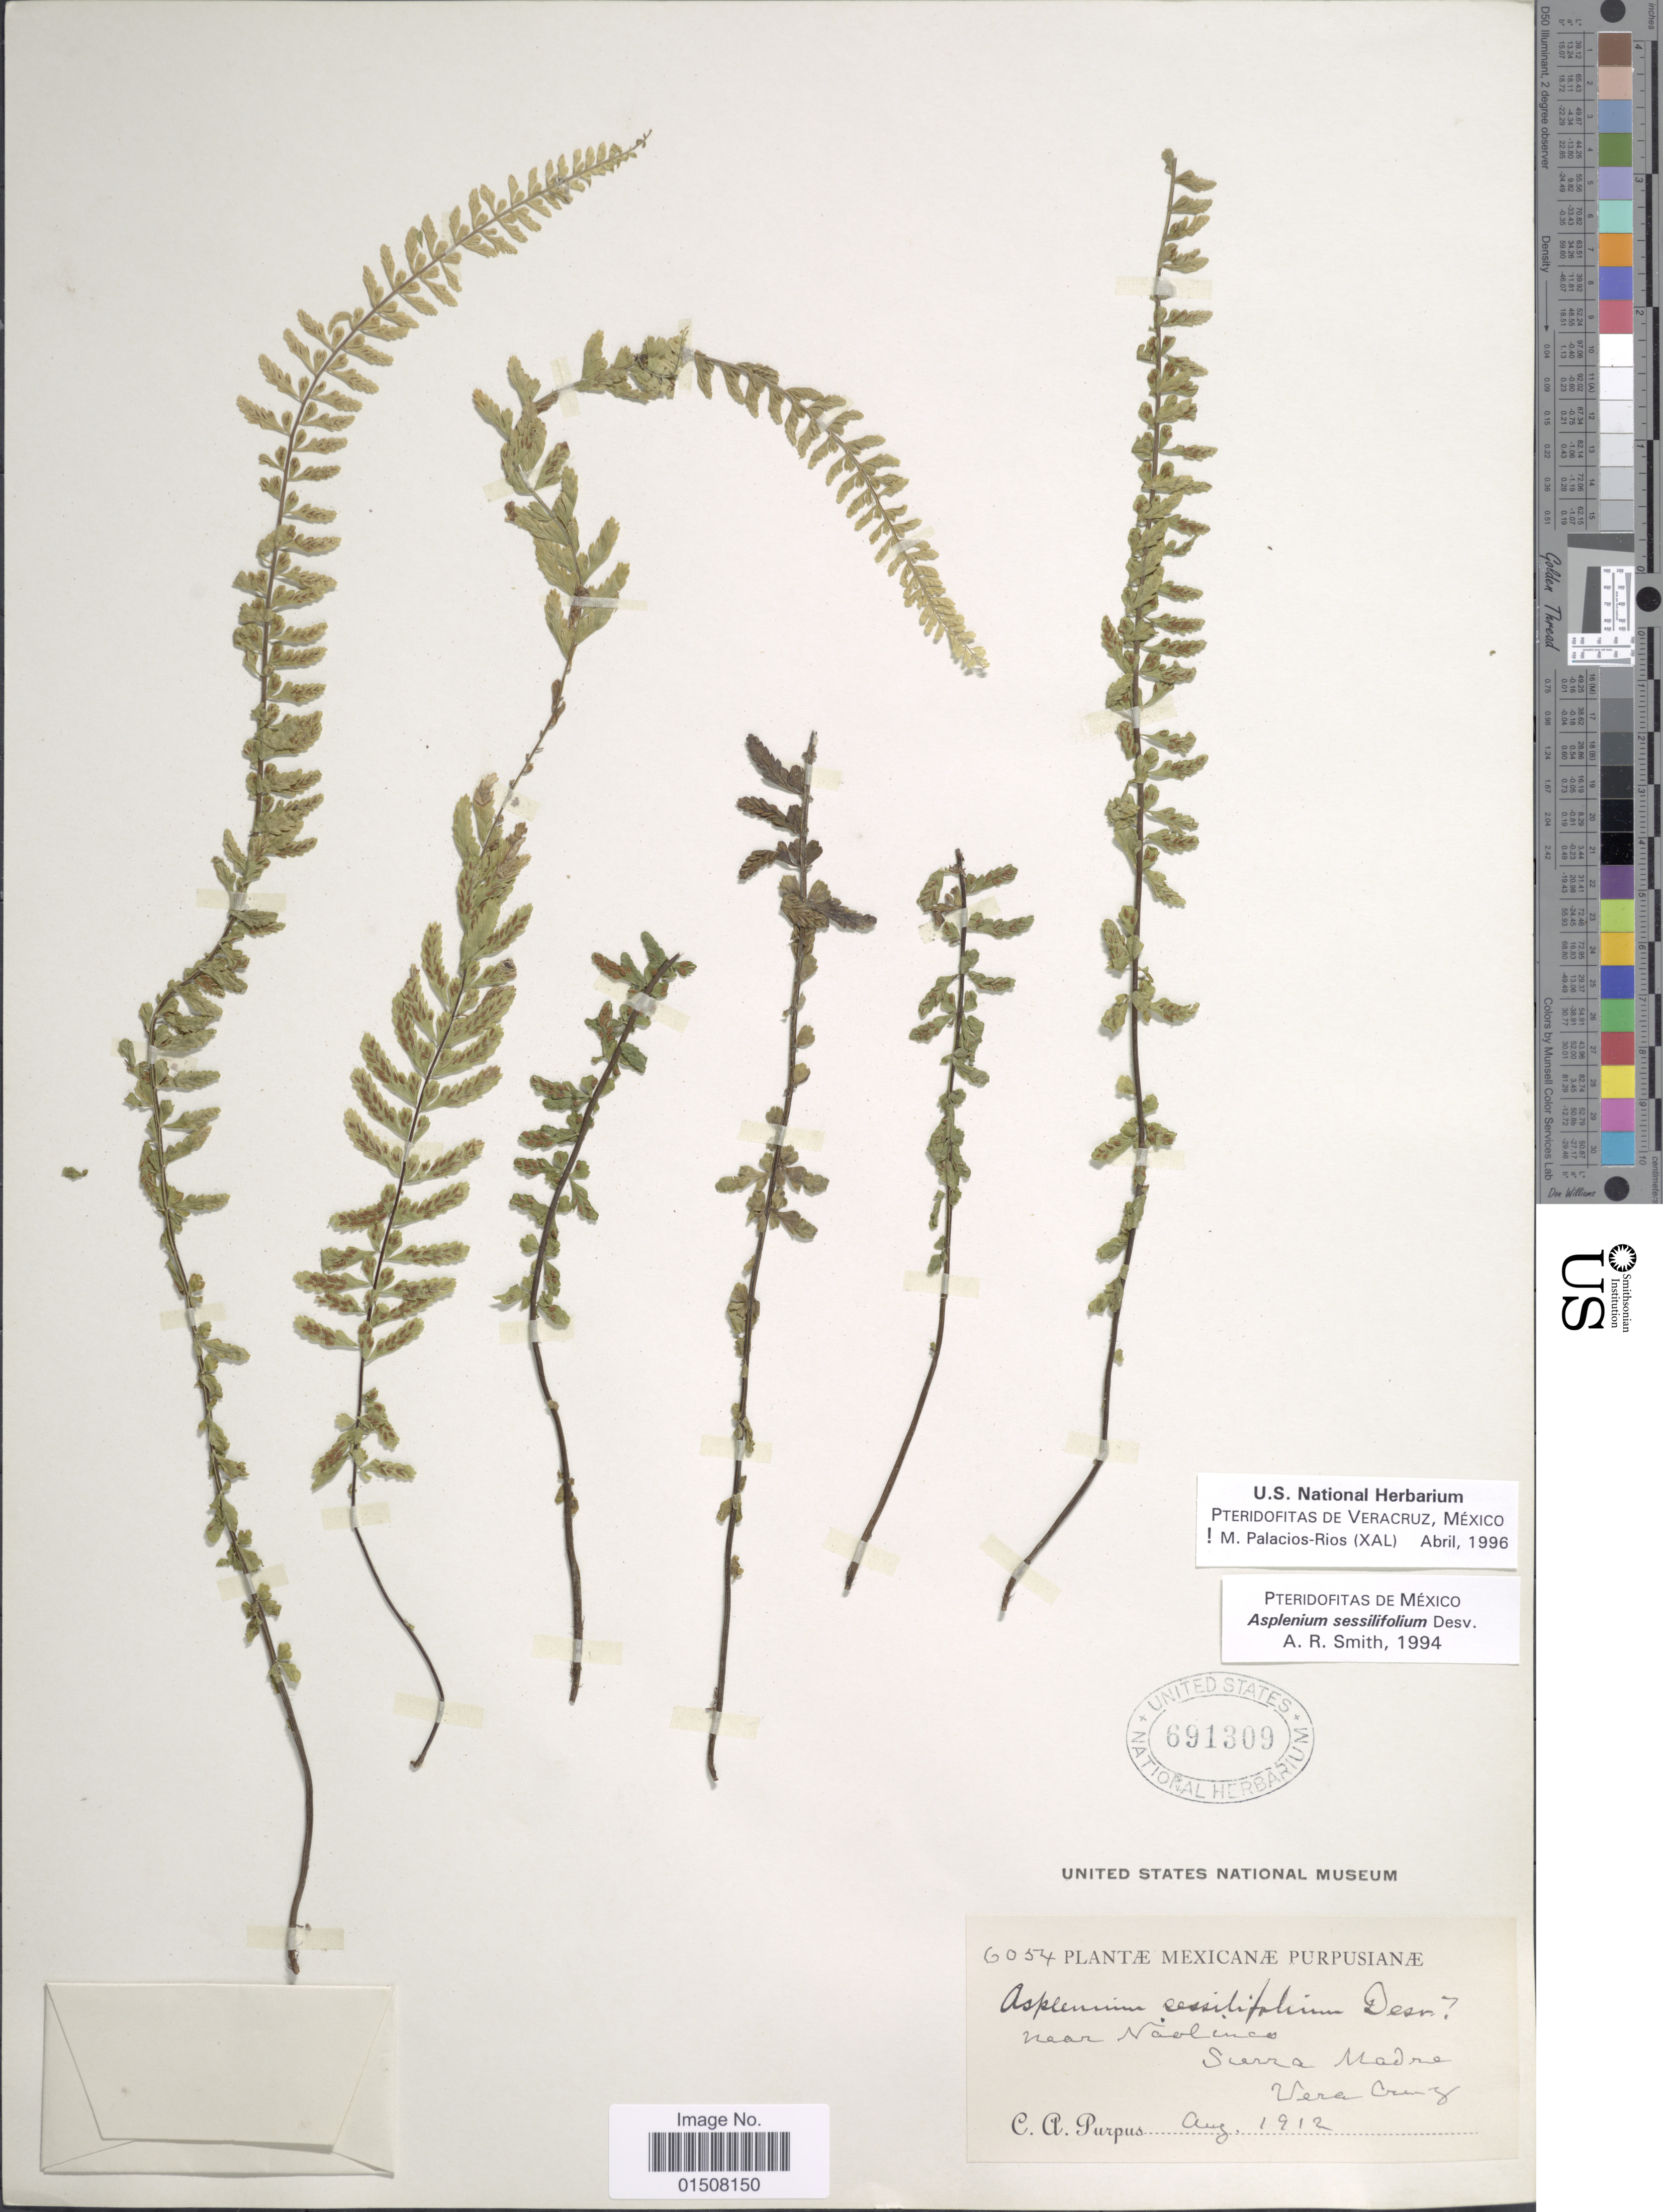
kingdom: Plantae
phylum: Tracheophyta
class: Polypodiopsida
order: Polypodiales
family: Aspleniaceae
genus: Asplenium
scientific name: Asplenium sessilifolium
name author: Desv.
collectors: C. A. Purpus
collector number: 6054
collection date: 1912-08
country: Mexico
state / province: Veracruz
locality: Vera Cruz, near Naolinco, Sierra Madre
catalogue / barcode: US 691309